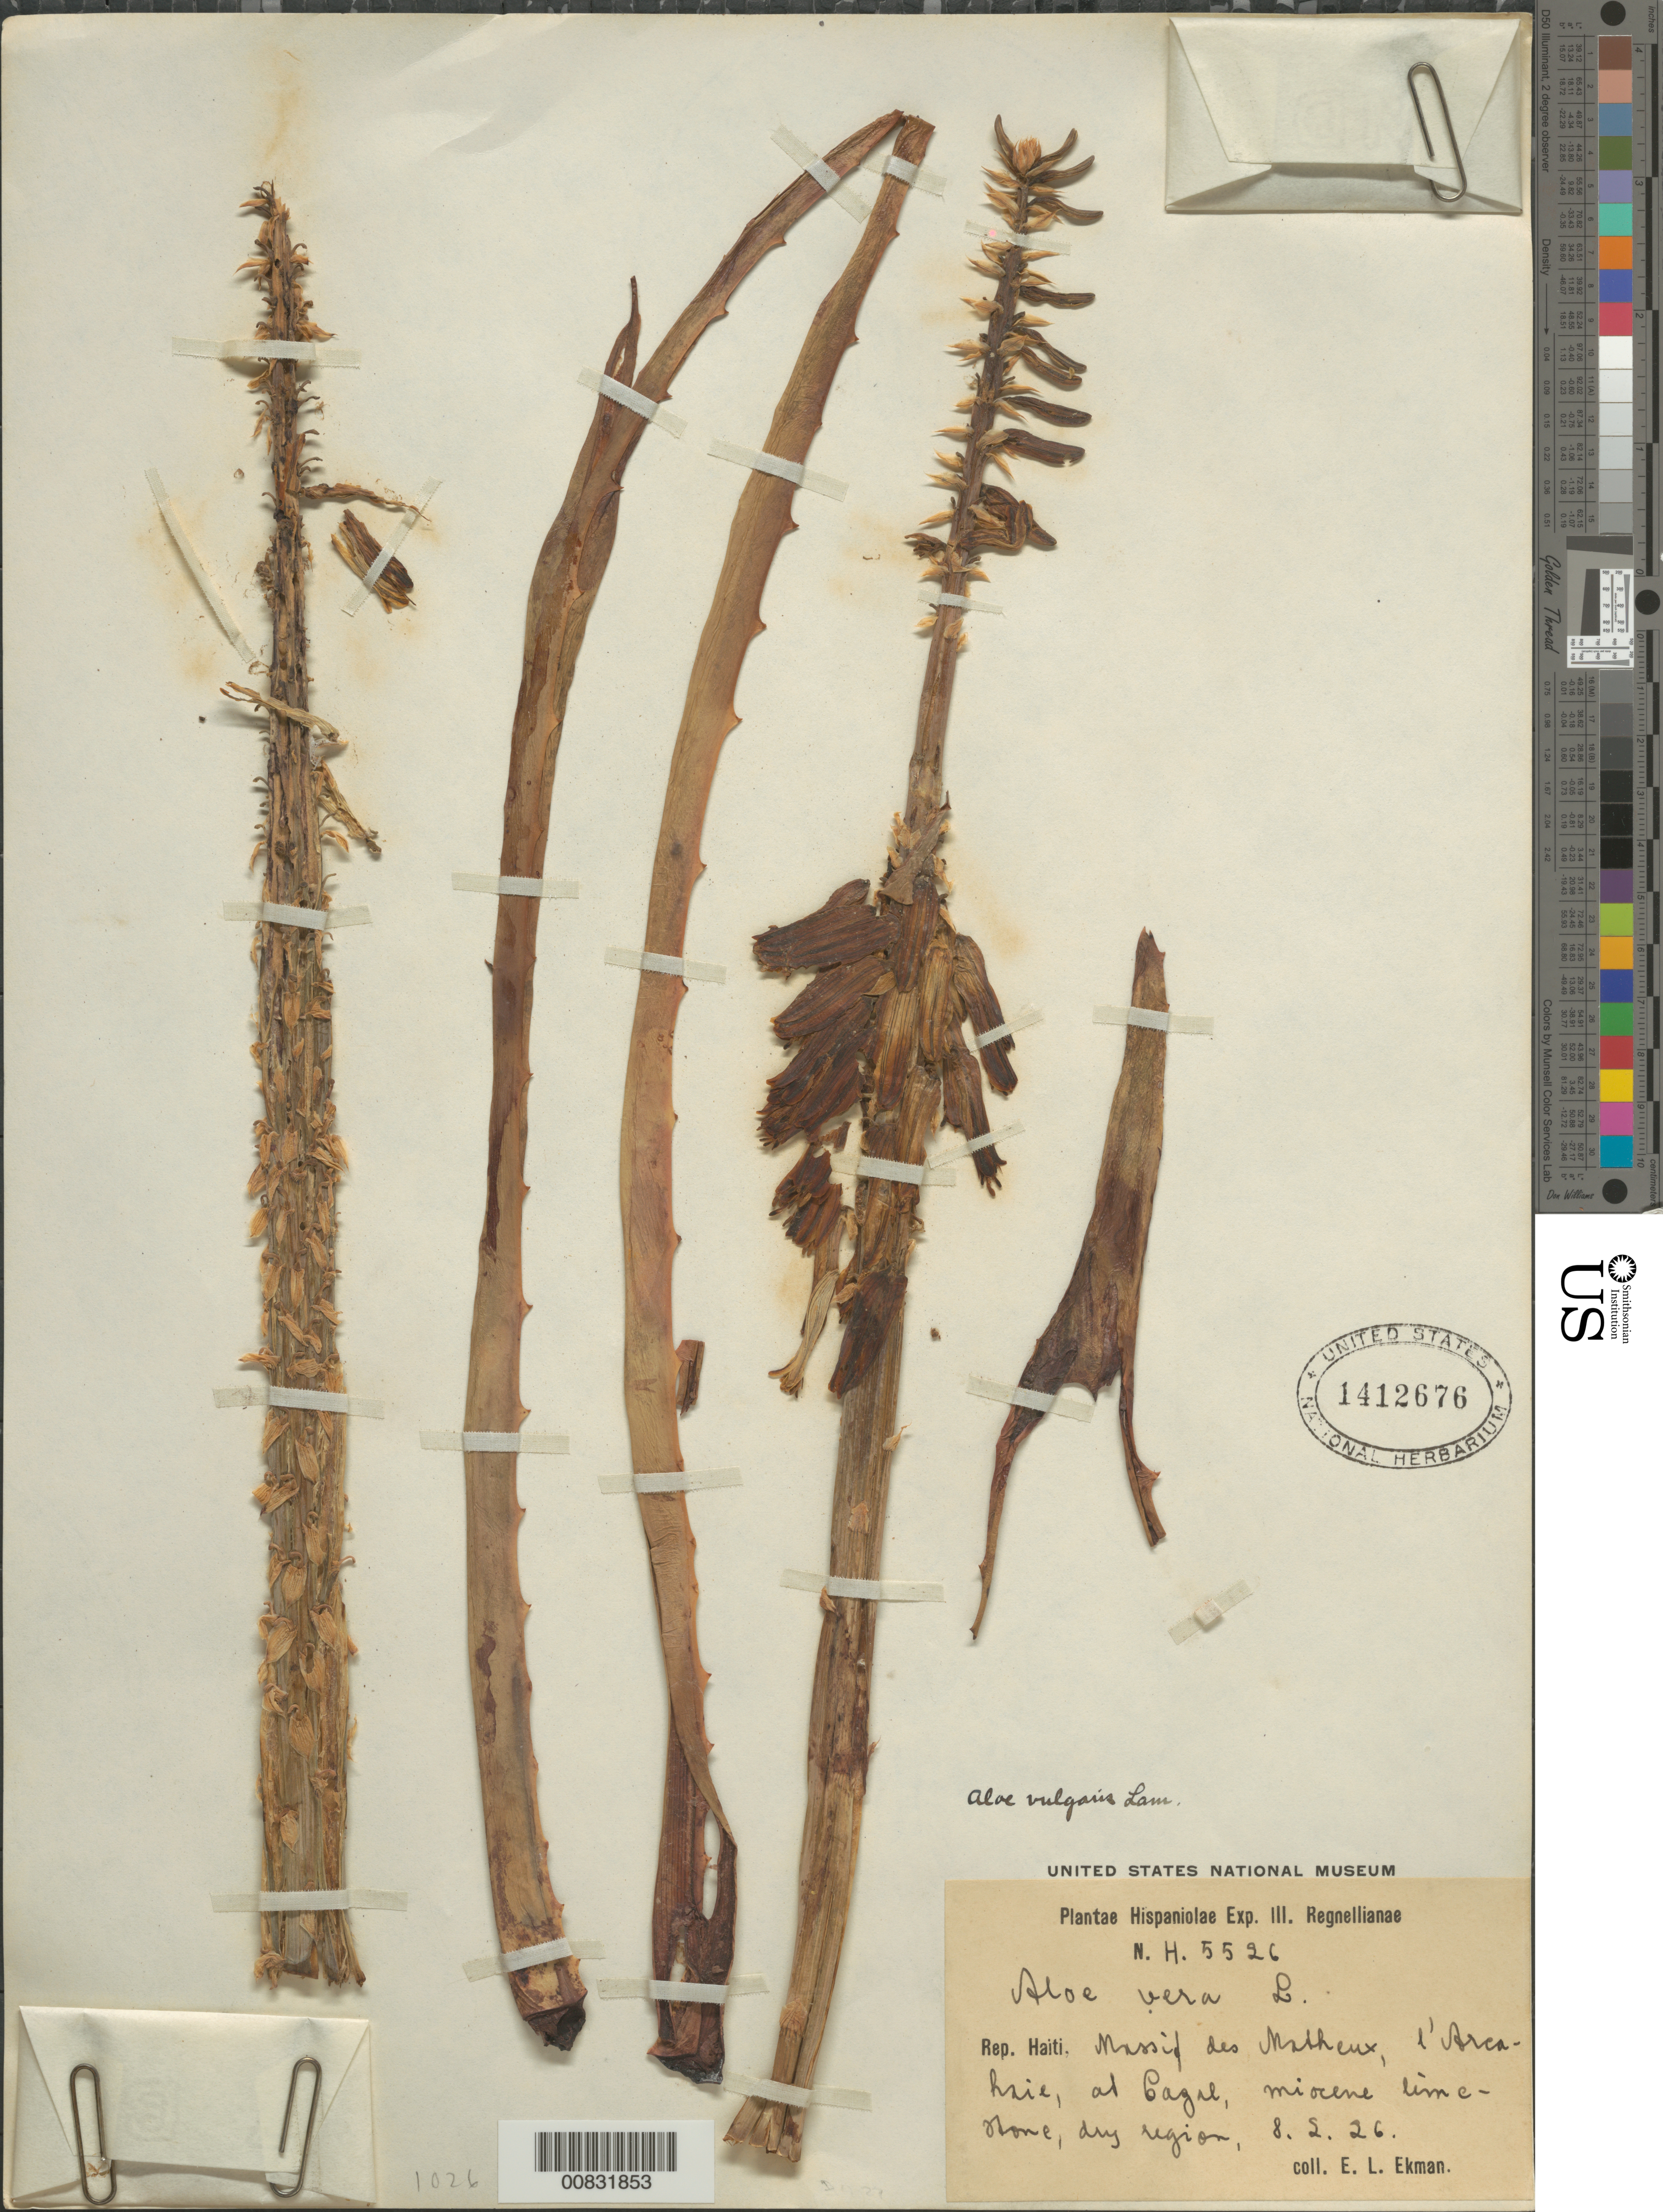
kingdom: Plantae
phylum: Tracheophyta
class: Liliopsida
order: Asparagales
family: Asphodelaceae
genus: Aloe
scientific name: Aloe vera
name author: L.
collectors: E. L. Ekman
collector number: H 5526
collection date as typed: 08 Feb 1926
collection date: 1926-02-08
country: Haiti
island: Hispaniola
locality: Massif des Matheux, l'Arcahais, at Cazal.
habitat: Miocene limestone, dry region.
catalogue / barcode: US 1412676